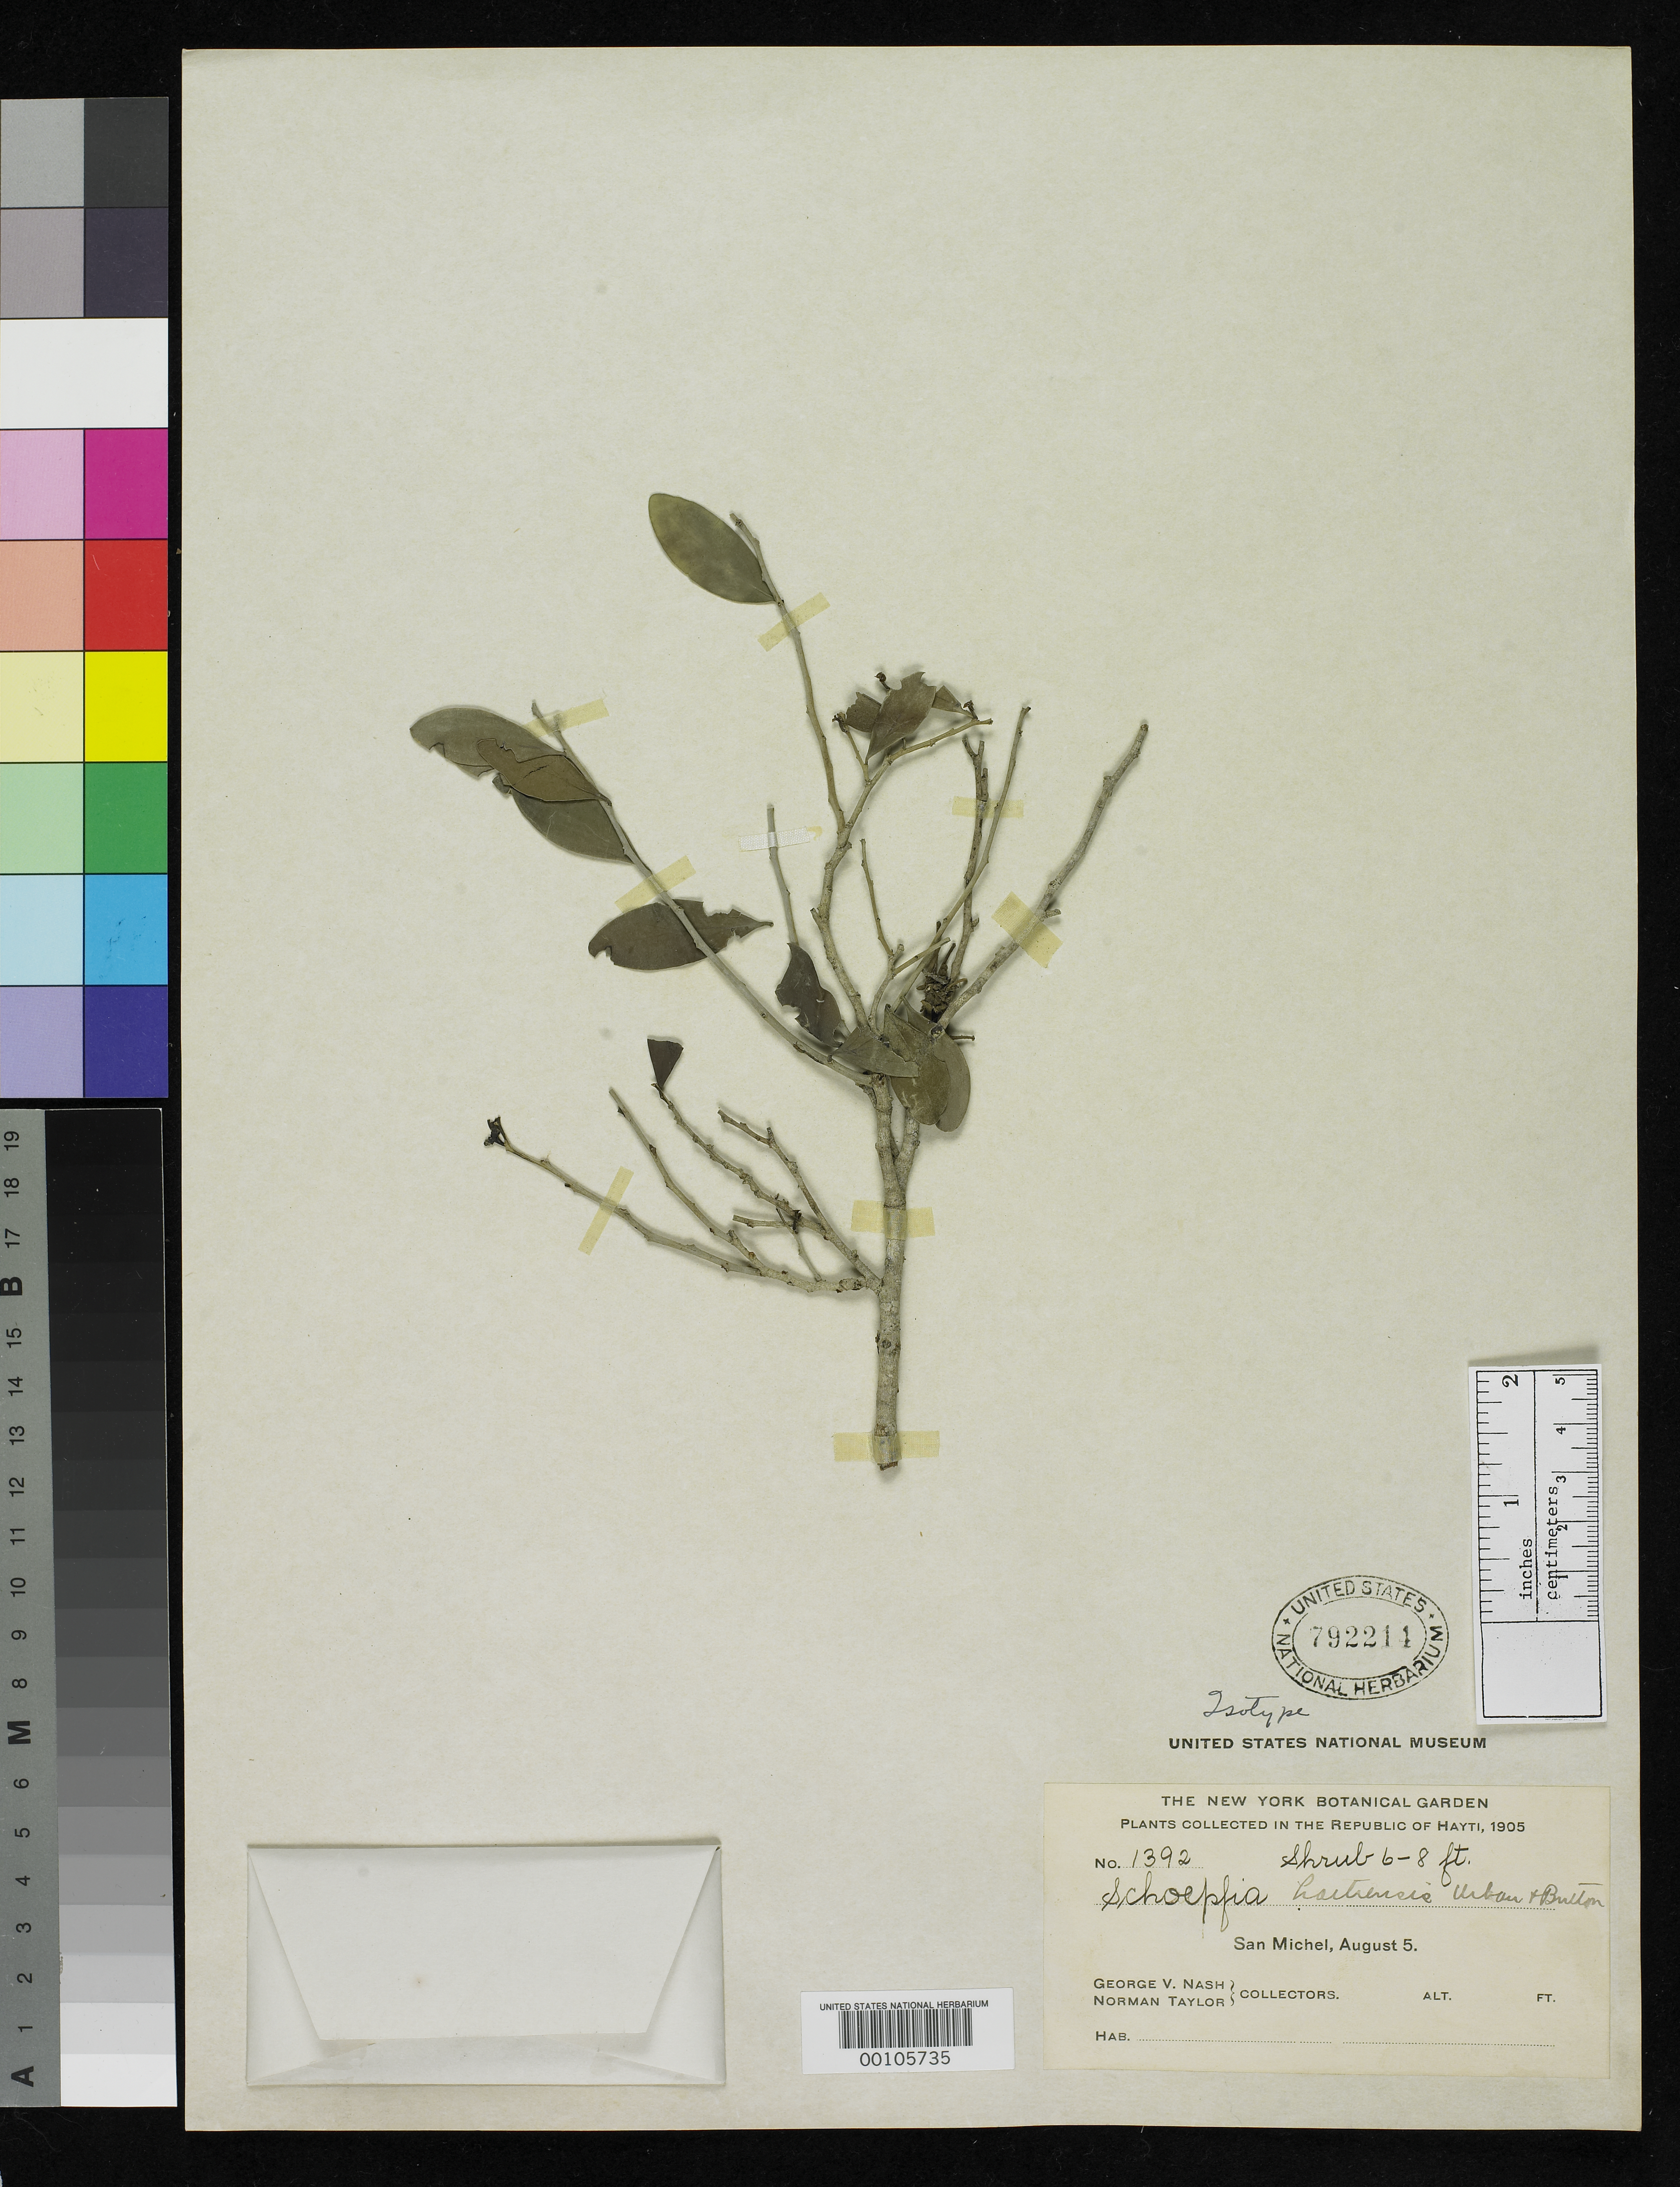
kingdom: Plantae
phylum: Tracheophyta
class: Magnoliopsida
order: Santalales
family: Schoepfiaceae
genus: Schoepfia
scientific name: Schoepfia haitiensis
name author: Urb. & Britton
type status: Isotype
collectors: G. V. Nash & N. Taylor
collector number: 1392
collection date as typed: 05 Aug 1905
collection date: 1905-08-05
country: Haiti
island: Hispaniola Island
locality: San Michel.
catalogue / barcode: US 792214